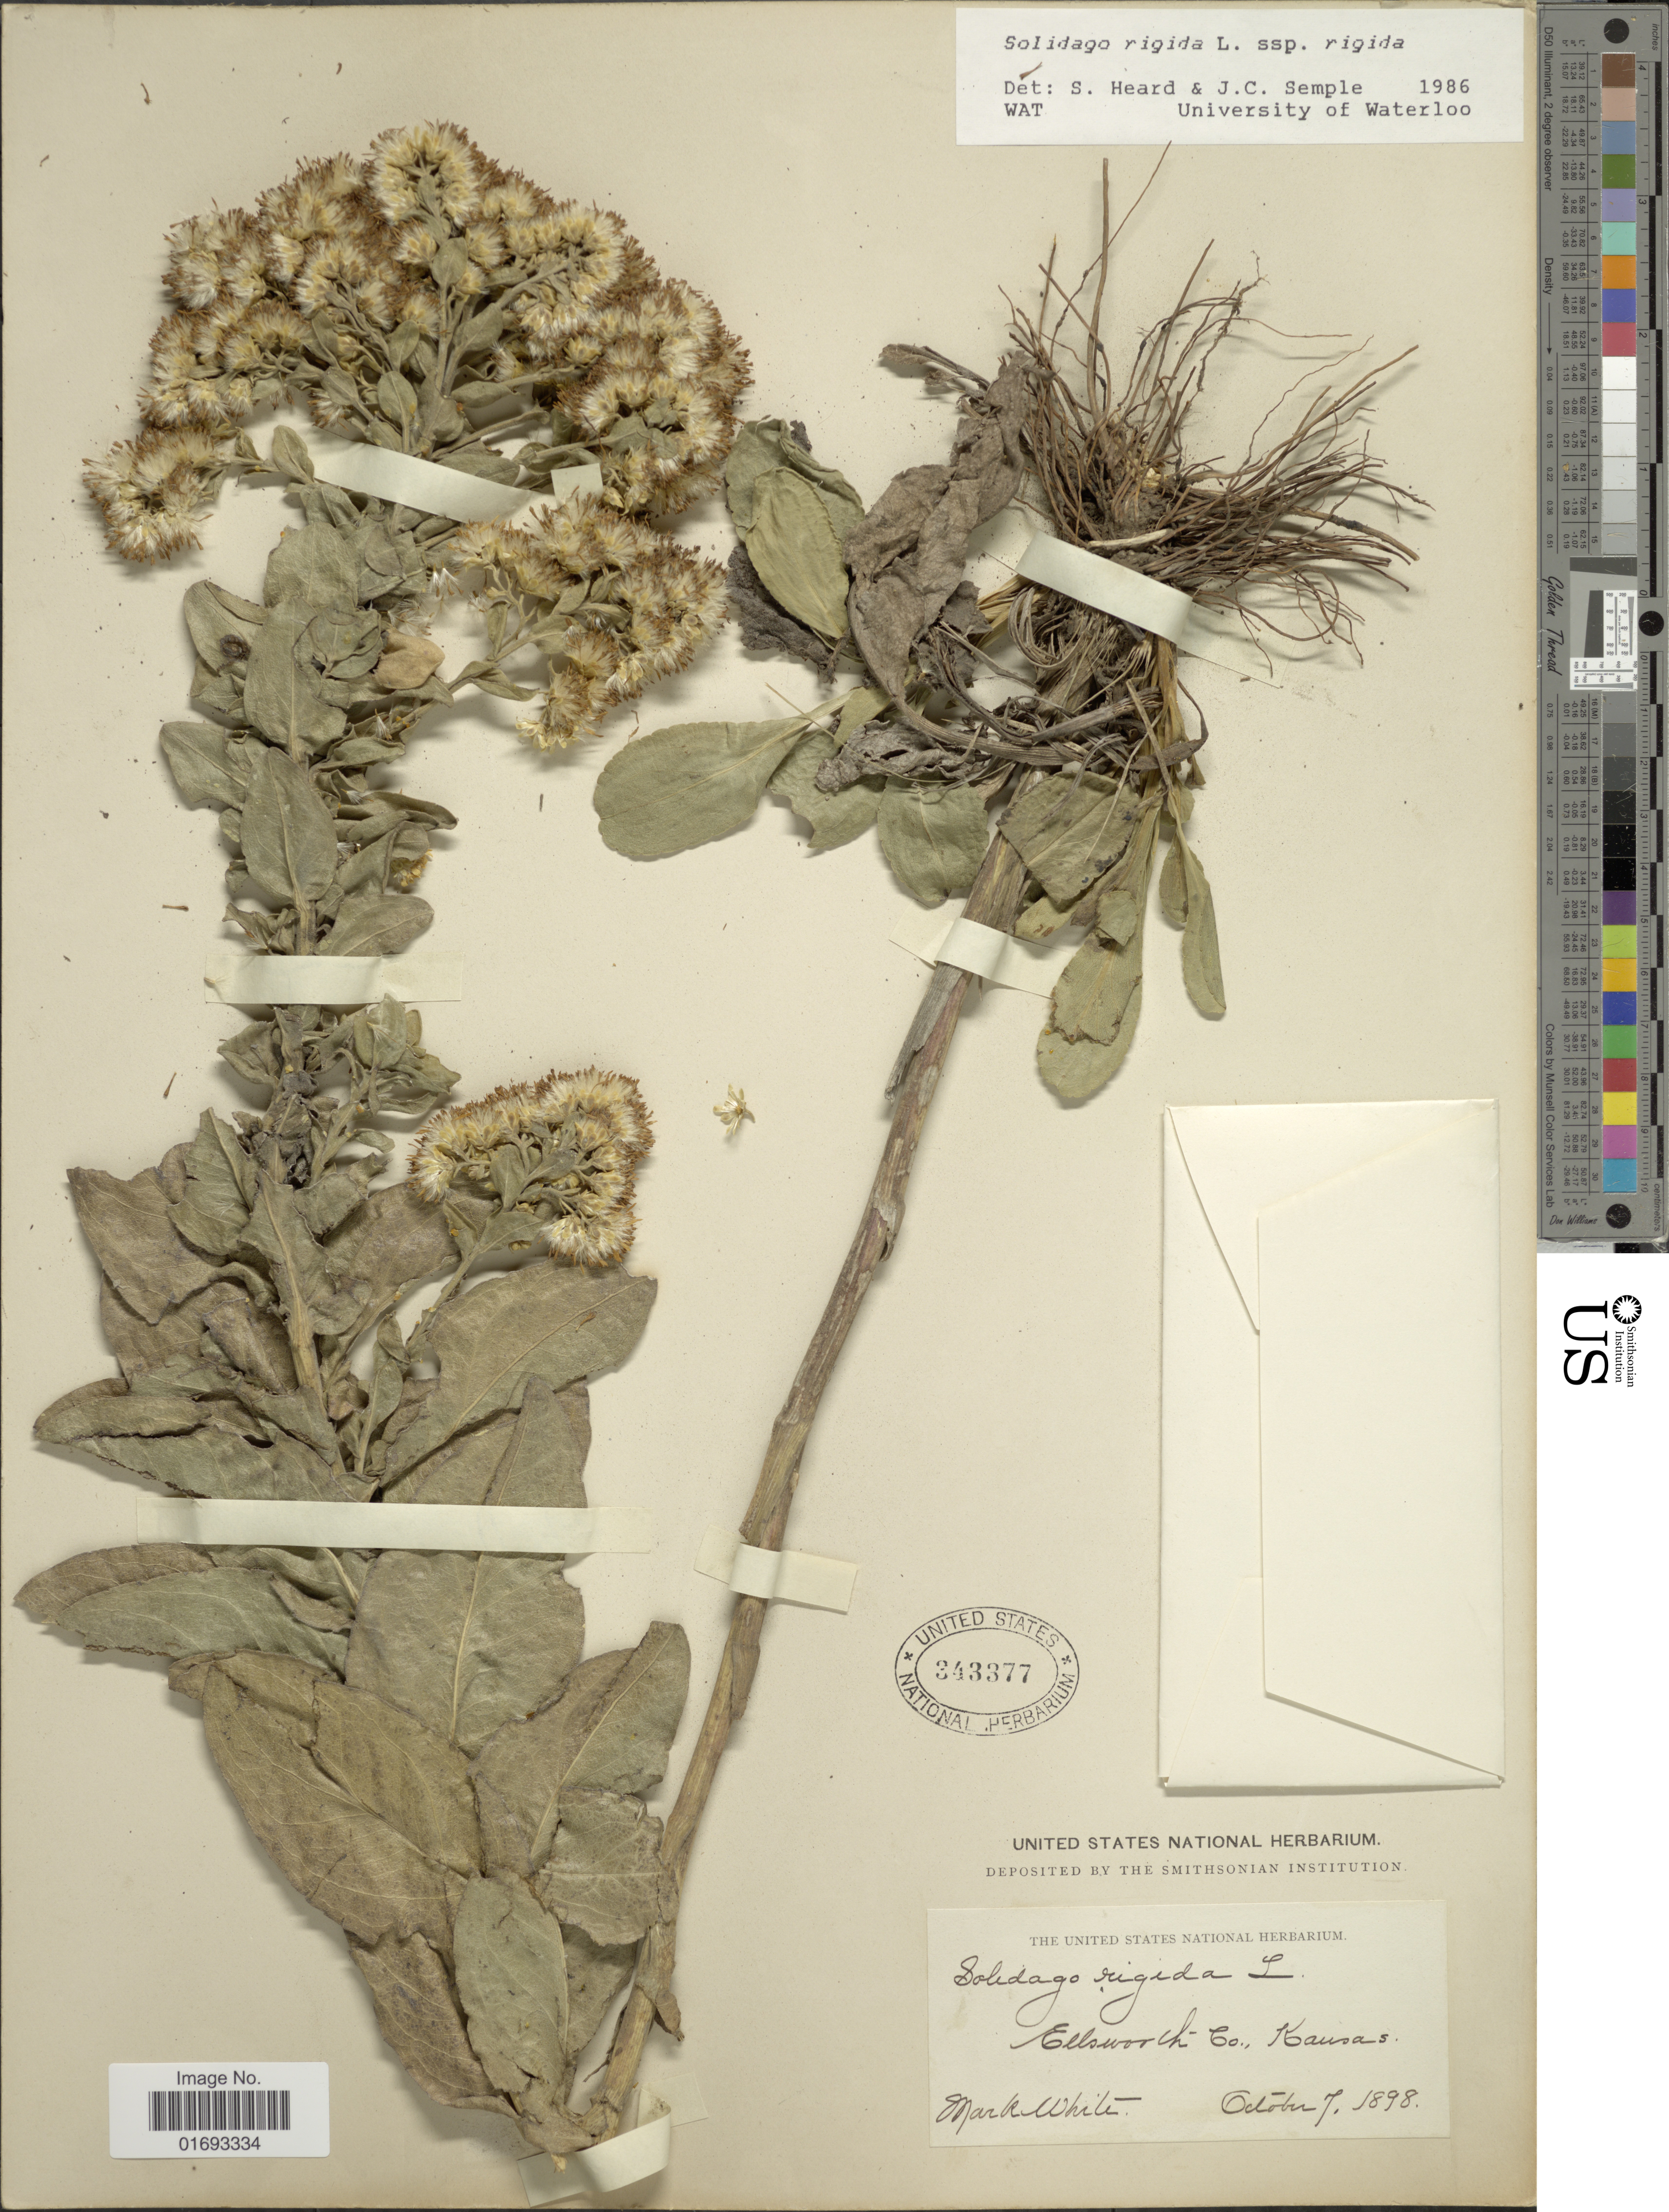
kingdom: Plantae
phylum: Tracheophyta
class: Magnoliopsida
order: Asterales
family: Asteraceae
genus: Oligoneuron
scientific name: Oligoneuron rigidum var. rigidum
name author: (L.) Small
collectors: M. White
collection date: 1898-10-07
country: United States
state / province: Kansas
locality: Ellsworth Co.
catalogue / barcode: US 343377